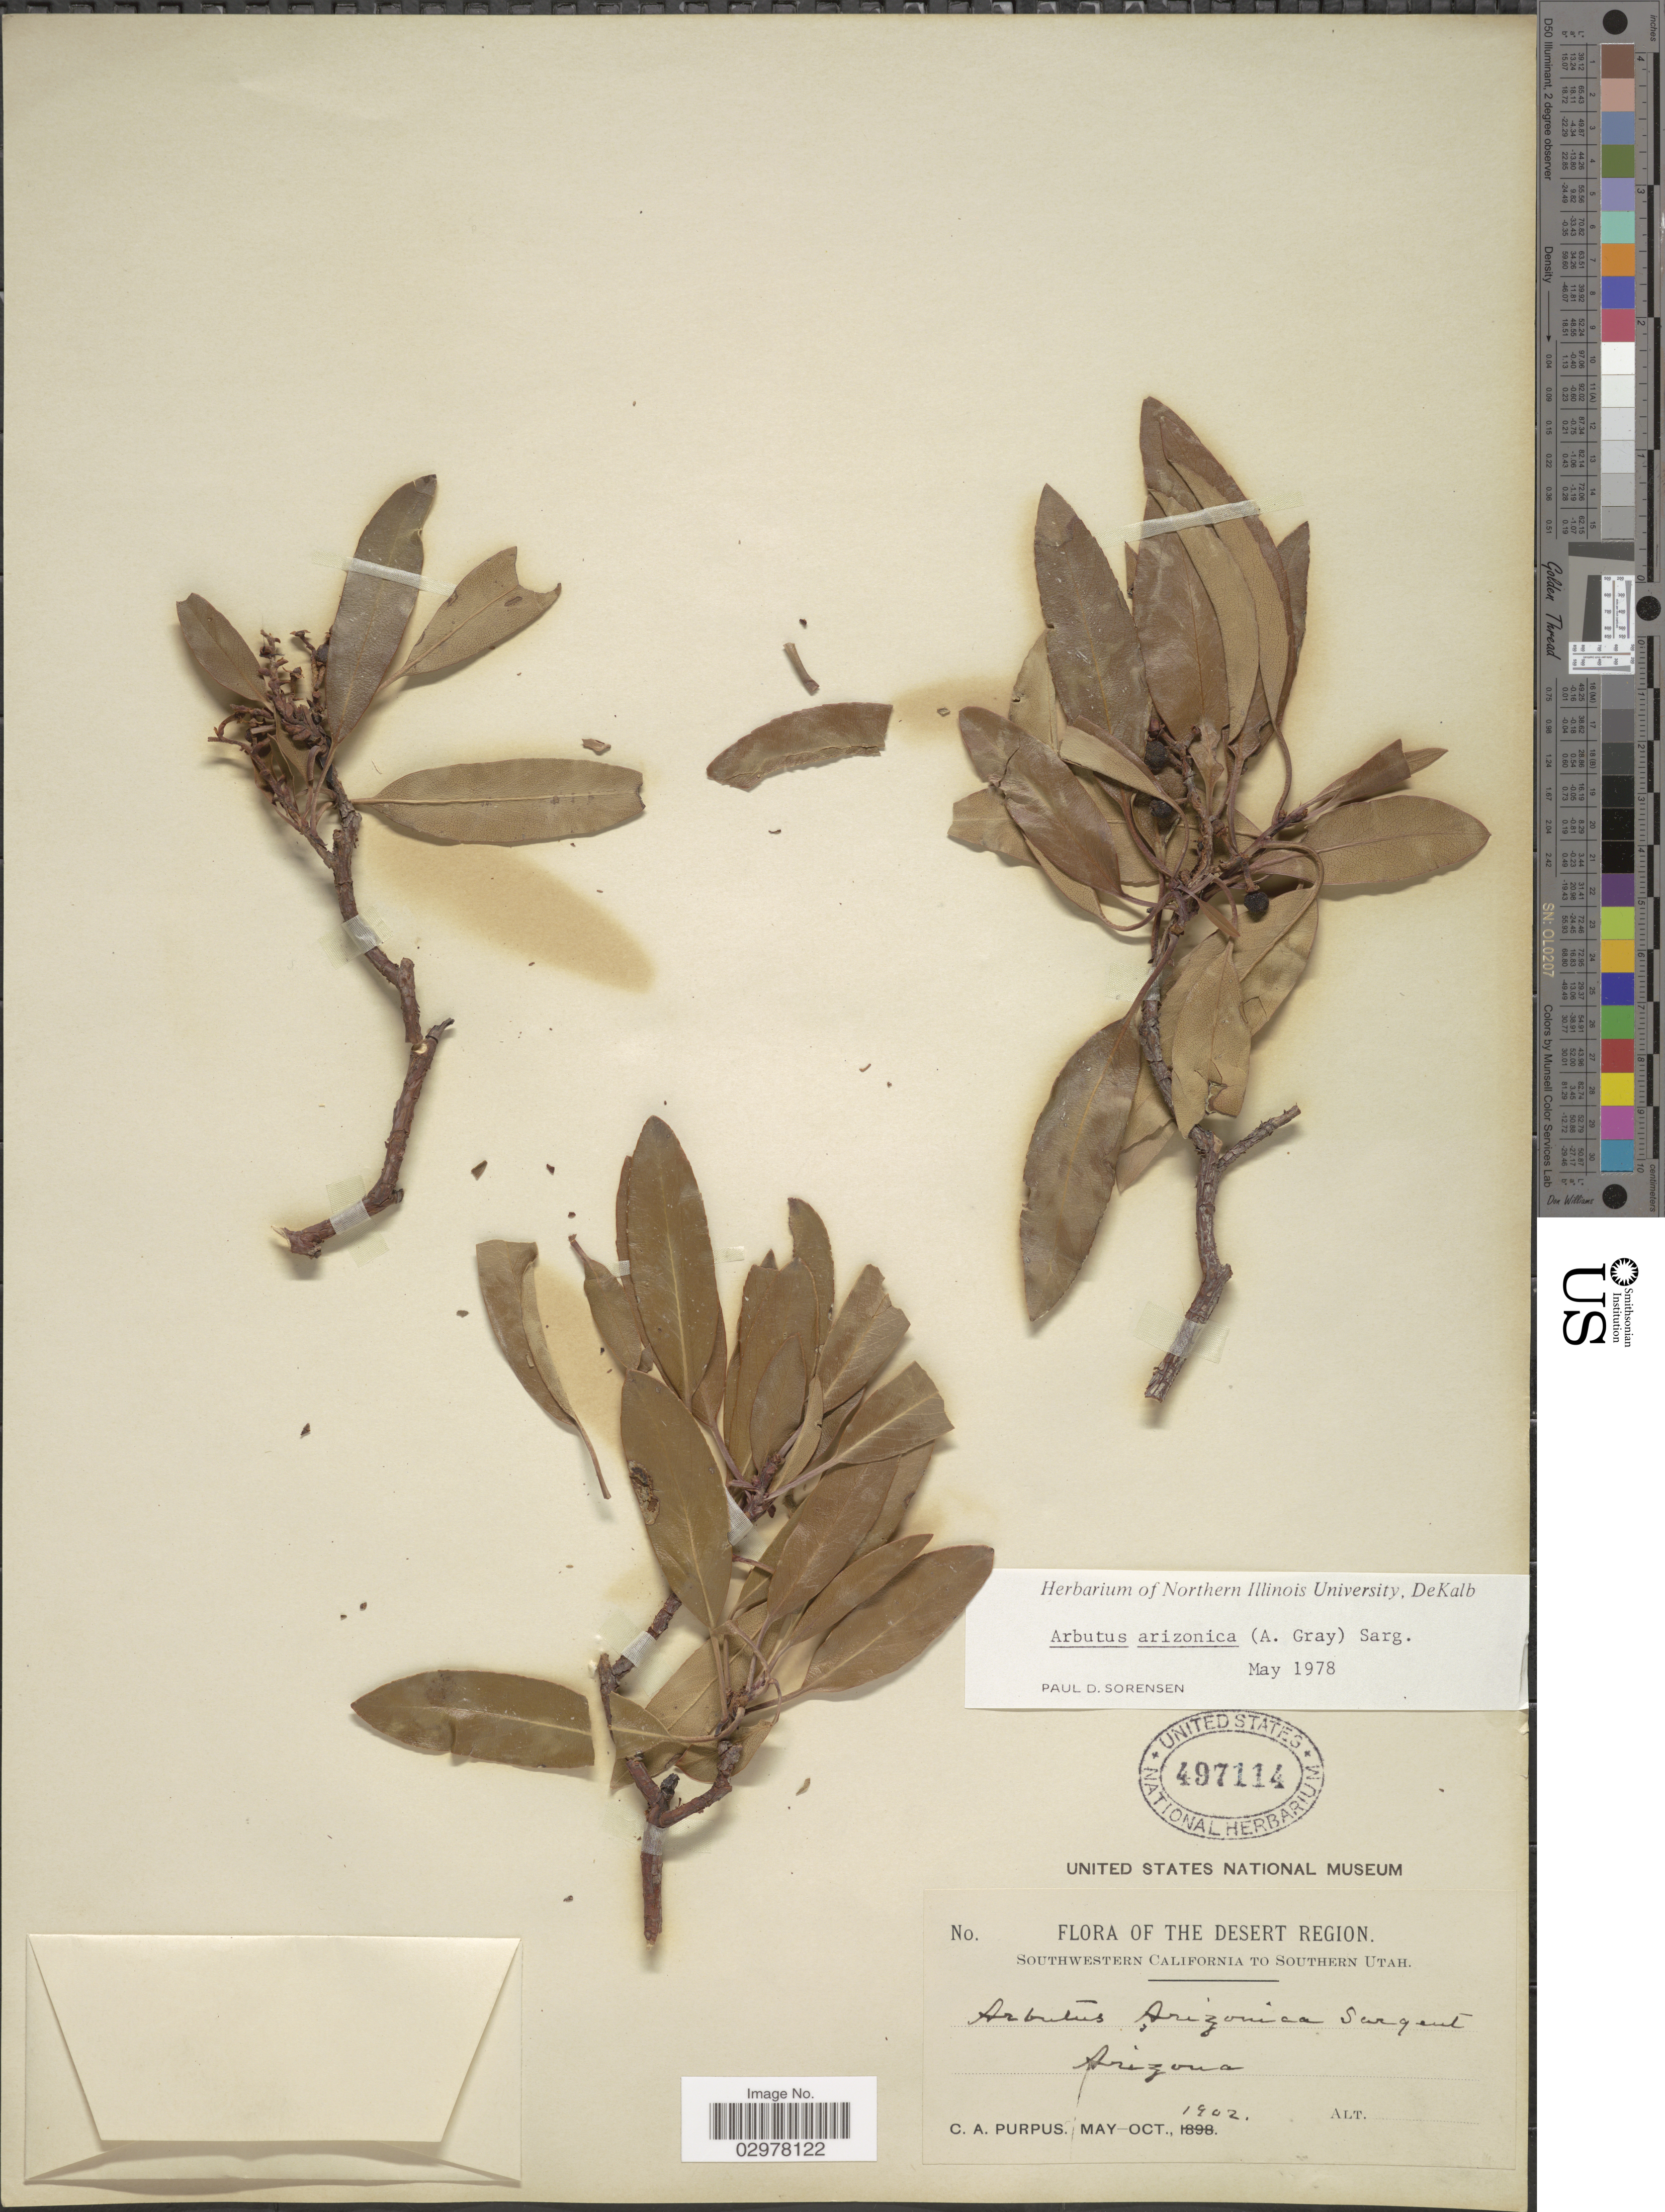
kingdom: Plantae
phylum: Tracheophyta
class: Magnoliopsida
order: Ericales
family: Ericaceae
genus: Arbutus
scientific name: Arbutus arizonica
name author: (A. Gray) Sarg.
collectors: C. A. Purpus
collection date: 1902-05/1902-10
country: United States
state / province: Arizona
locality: Desert Region.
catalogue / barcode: US 497114